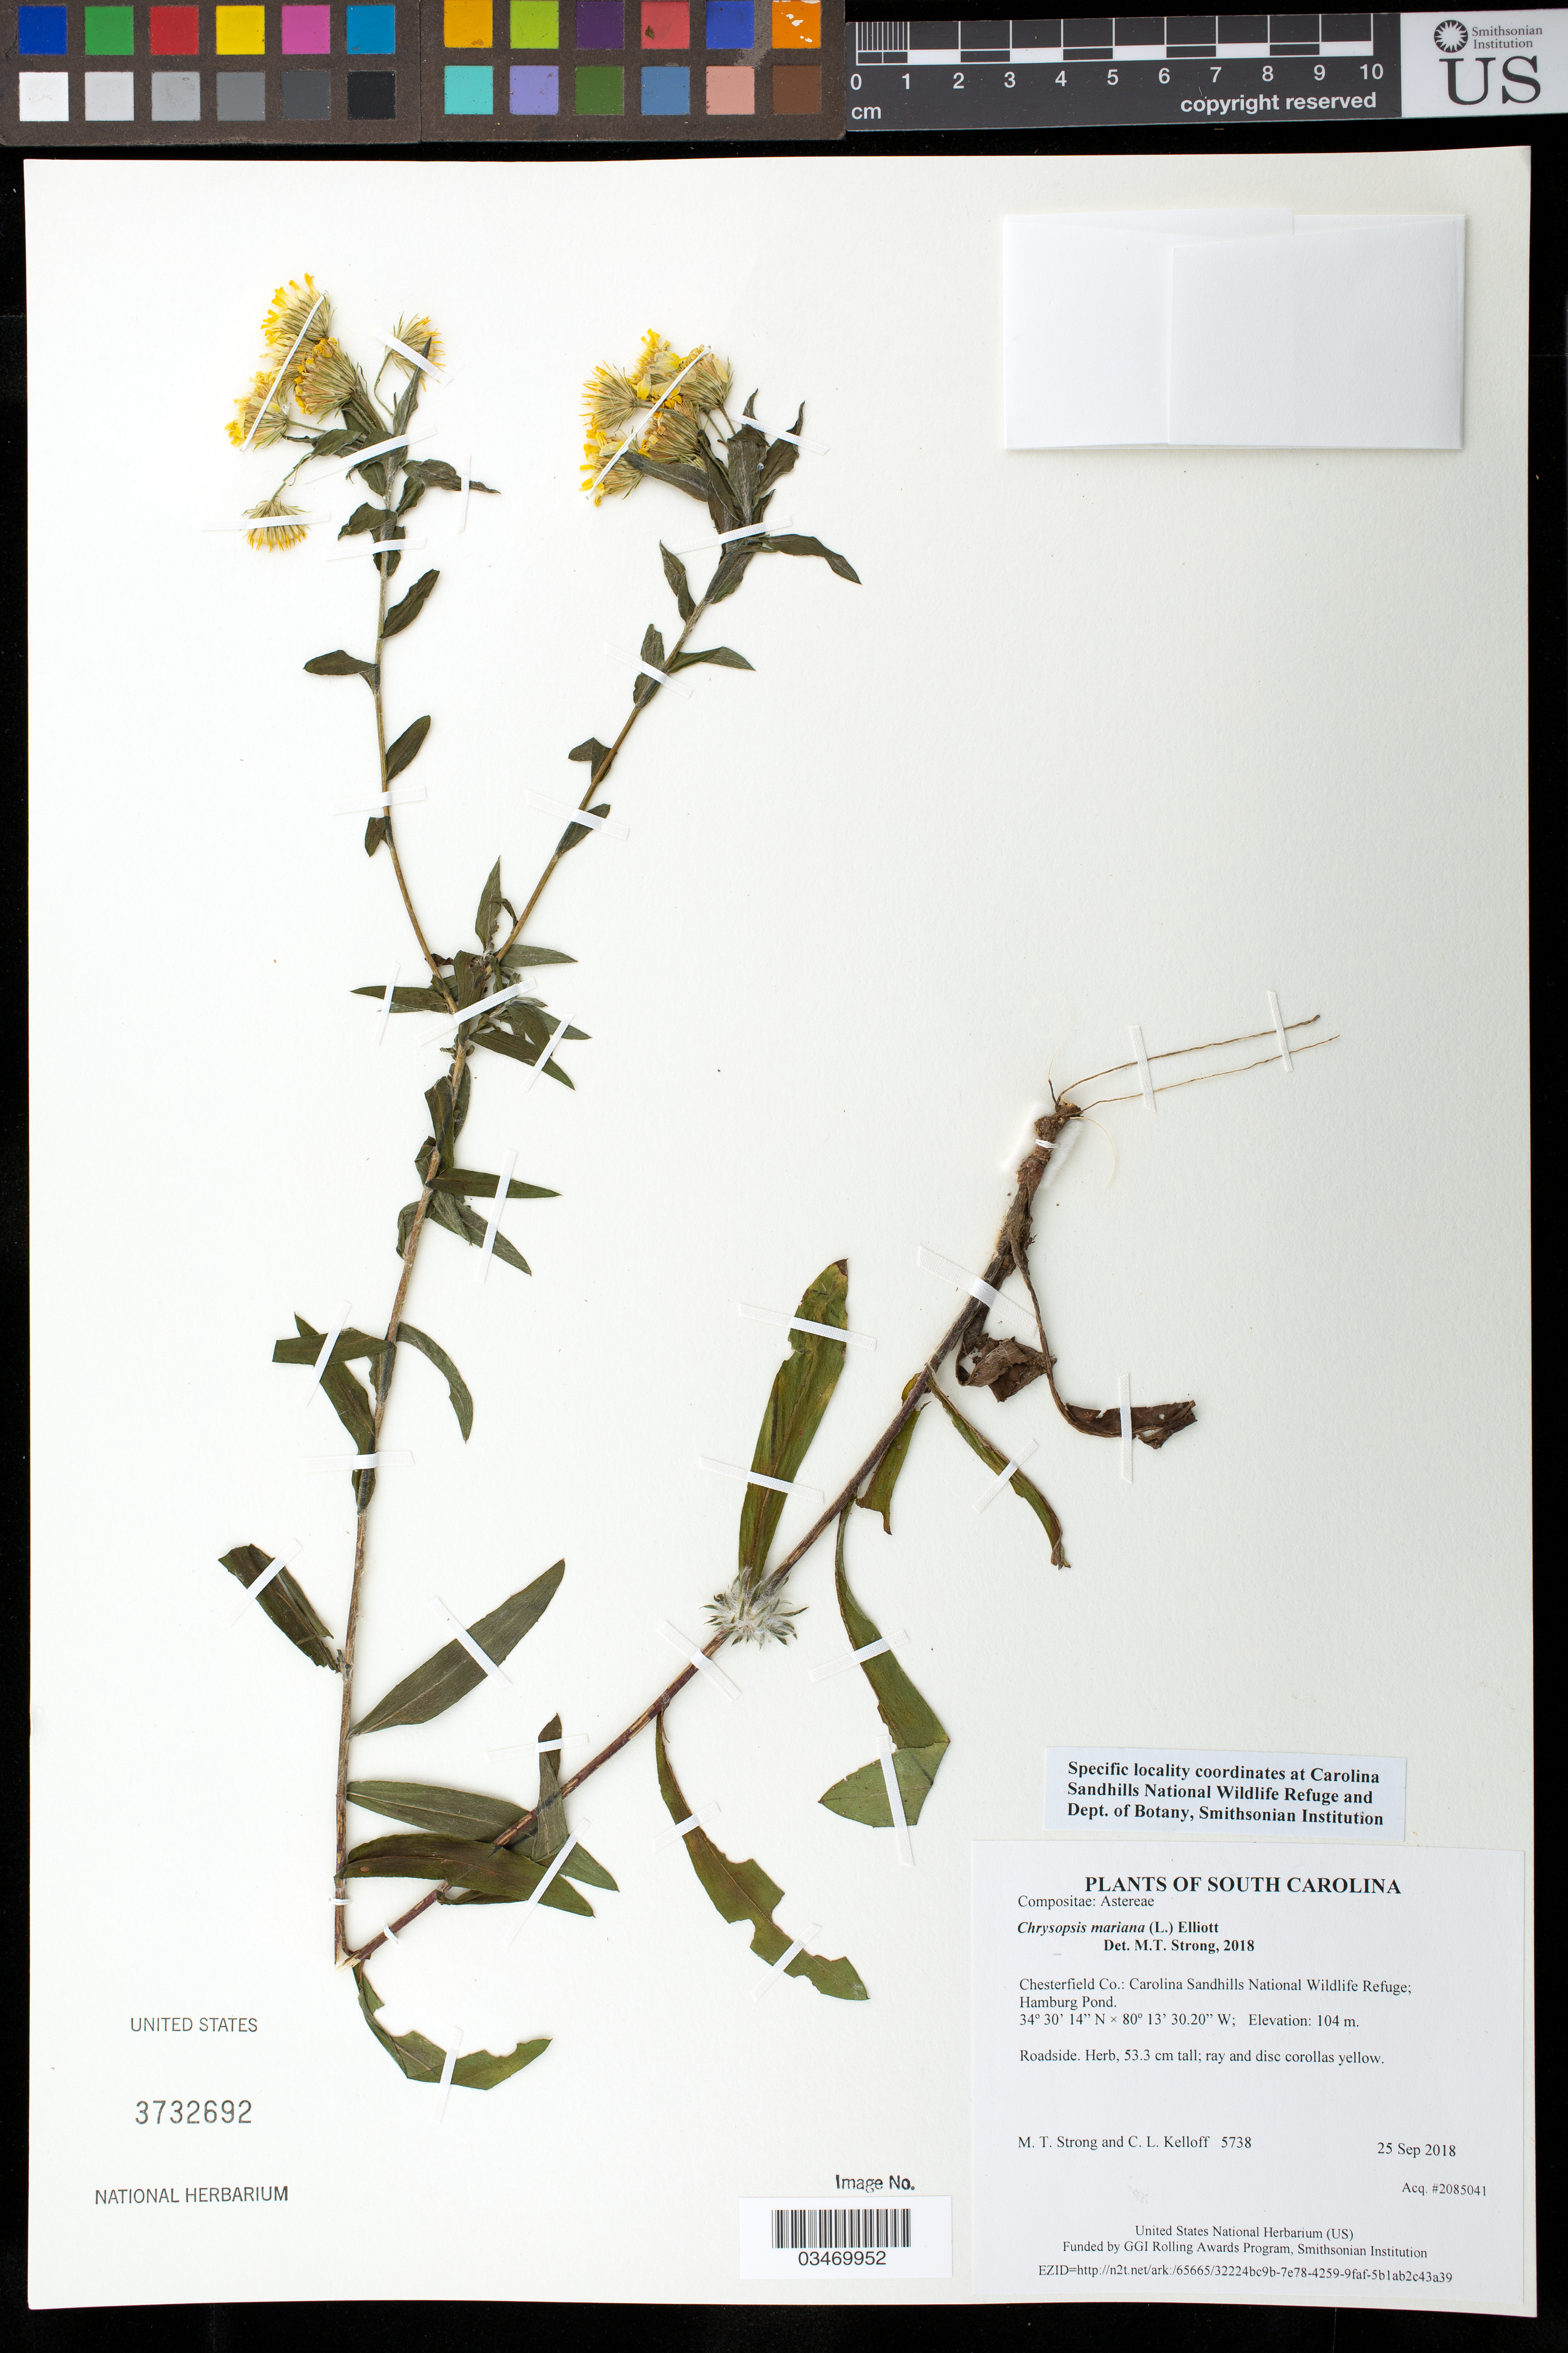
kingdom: Plantae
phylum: Tracheophyta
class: Magnoliopsida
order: Asterales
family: Asteraceae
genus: Chrysopsis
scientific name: Chrysopsis mariana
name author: (L.) Elliott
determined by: Strong, M. T., (US), Smithsonian Institution - National Museum of Natural History (UNITED STATES)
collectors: M. T. Strong & C. L. Kelloff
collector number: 5738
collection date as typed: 25 Sep 2018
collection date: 2018-09-25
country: United States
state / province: South Carolina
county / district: Chesterfield Co.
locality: Carolina Sandhills National Wildlife Refuge; Hamburg Pond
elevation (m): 104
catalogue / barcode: US 3732692